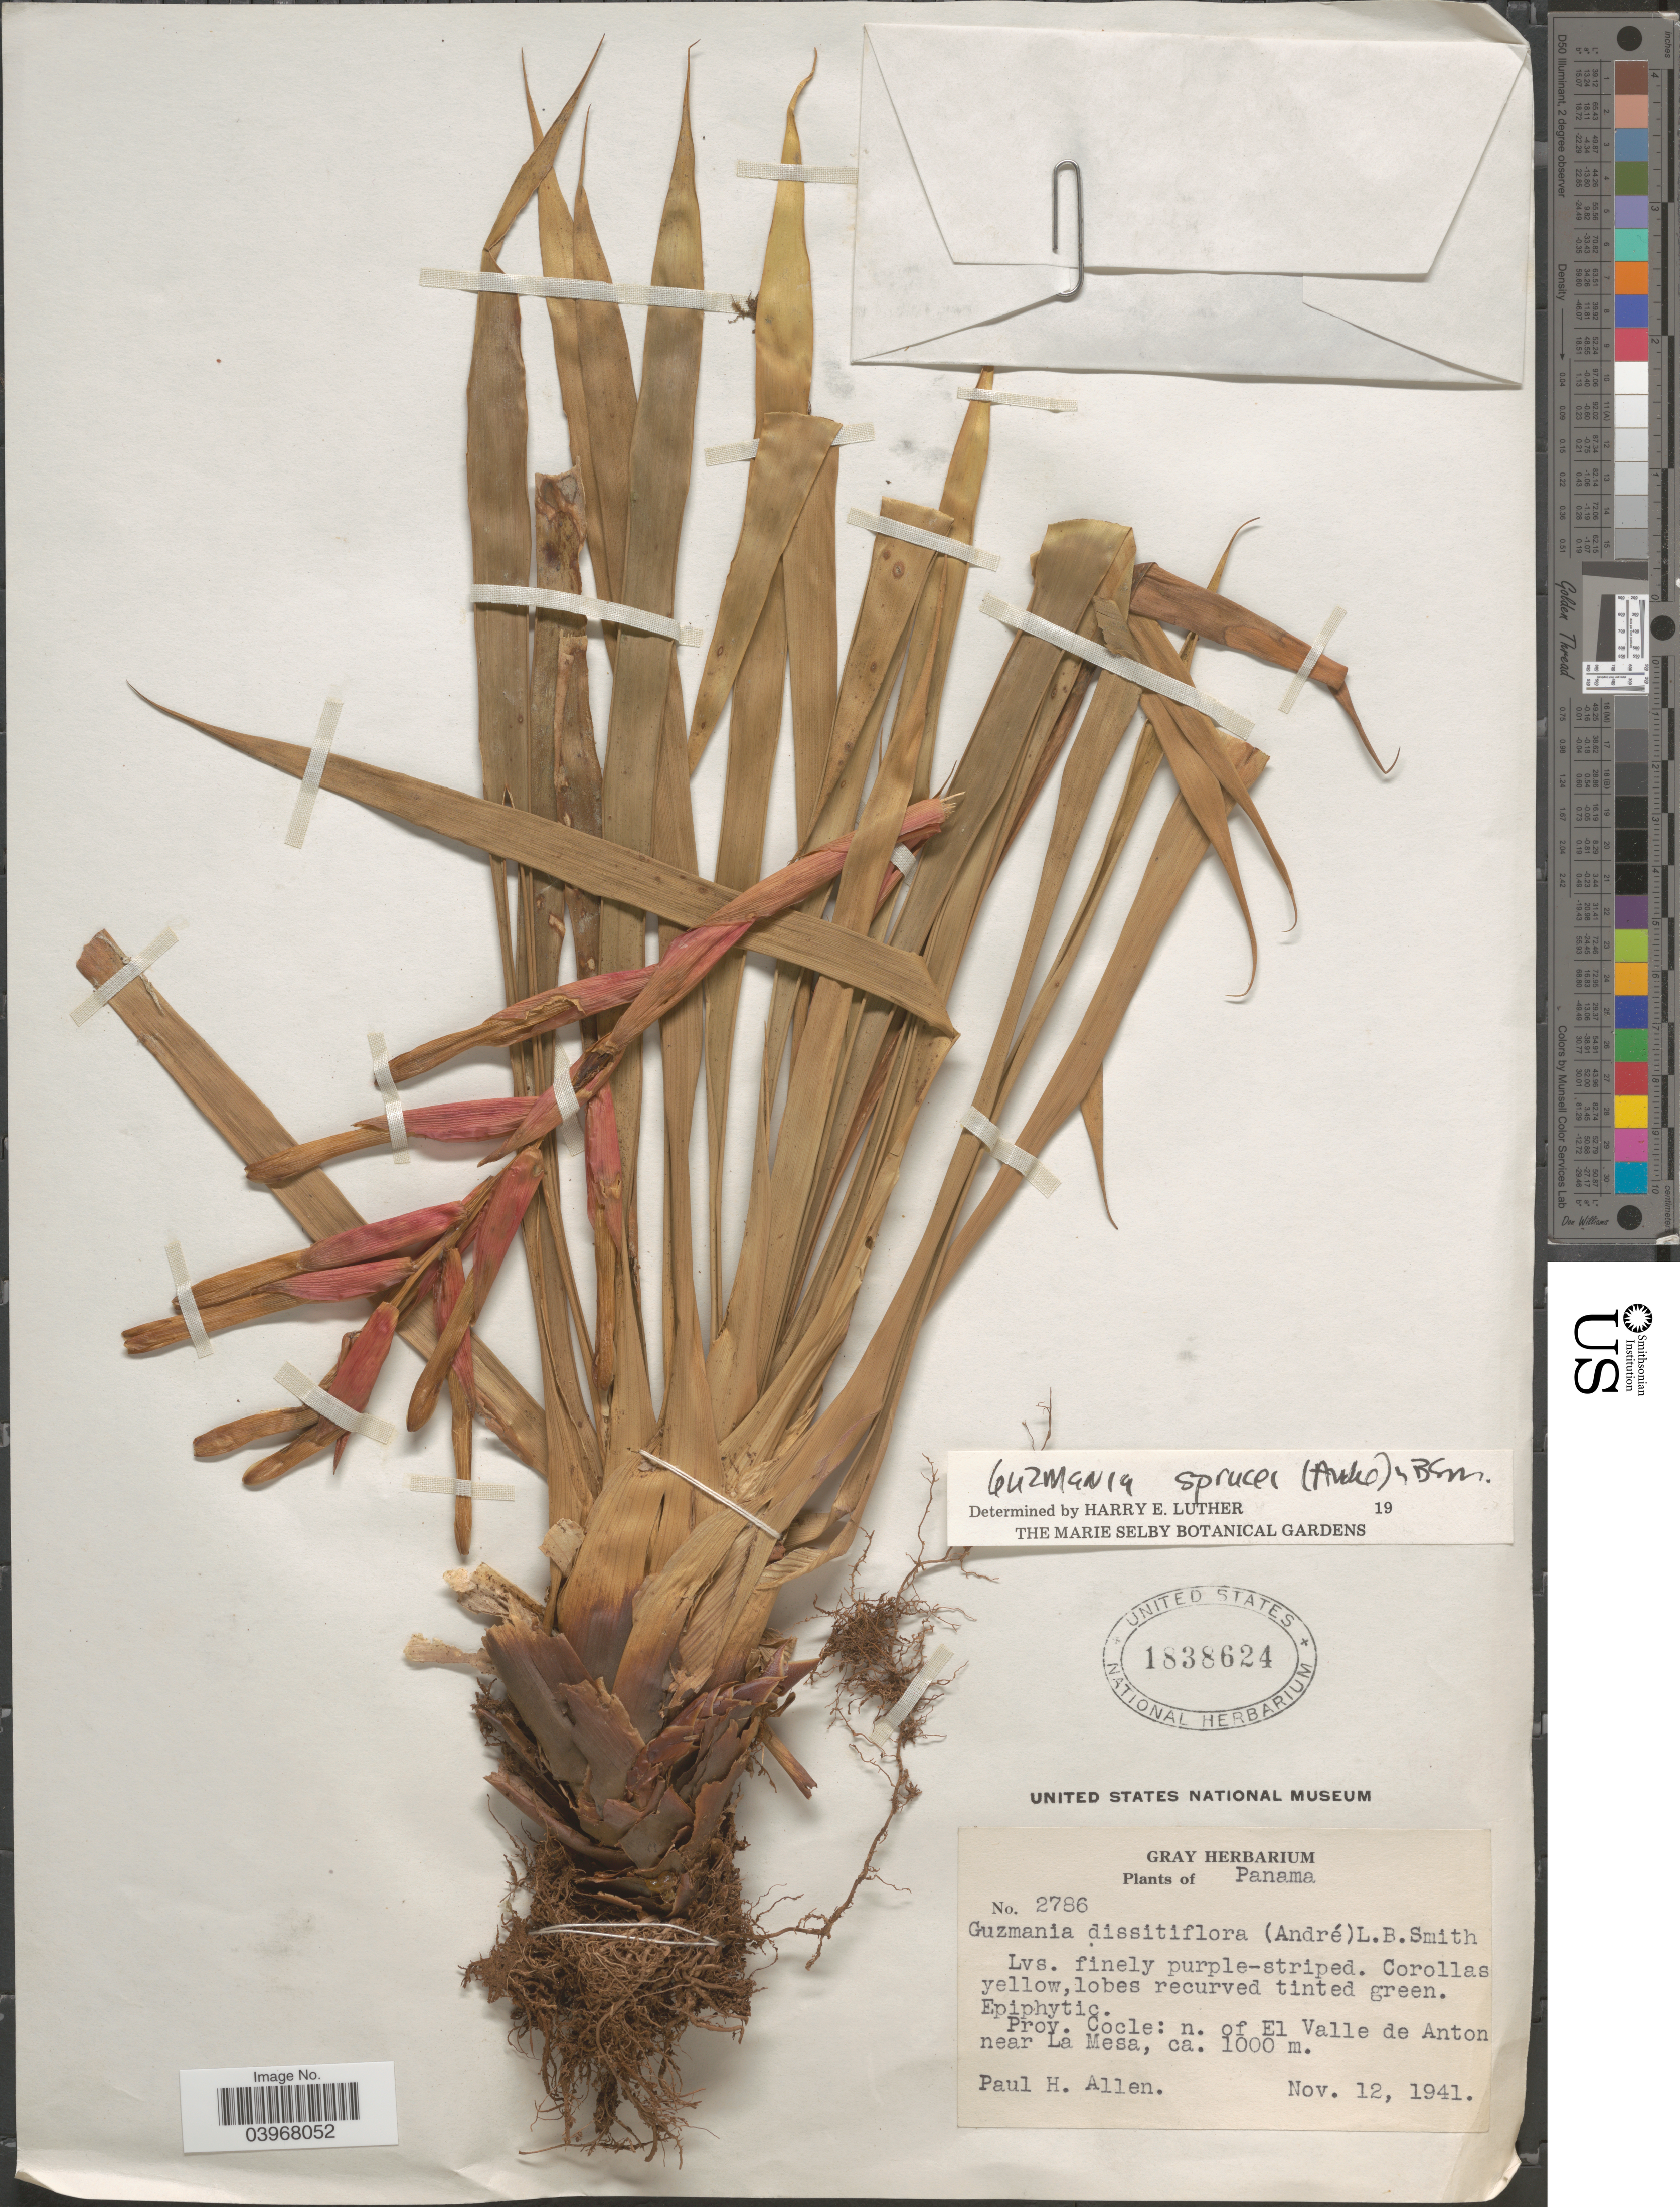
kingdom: Plantae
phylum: Tracheophyta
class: Liliopsida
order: Poales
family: Bromeliaceae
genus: Guzmania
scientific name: Guzmania sprucei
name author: (André) L.B. Sm.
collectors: P. H. Allen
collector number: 2786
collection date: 1941-11-12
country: Panama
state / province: Cocle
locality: N. of El Valle de Anton near La Mesa.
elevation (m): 1000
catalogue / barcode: US 1838624